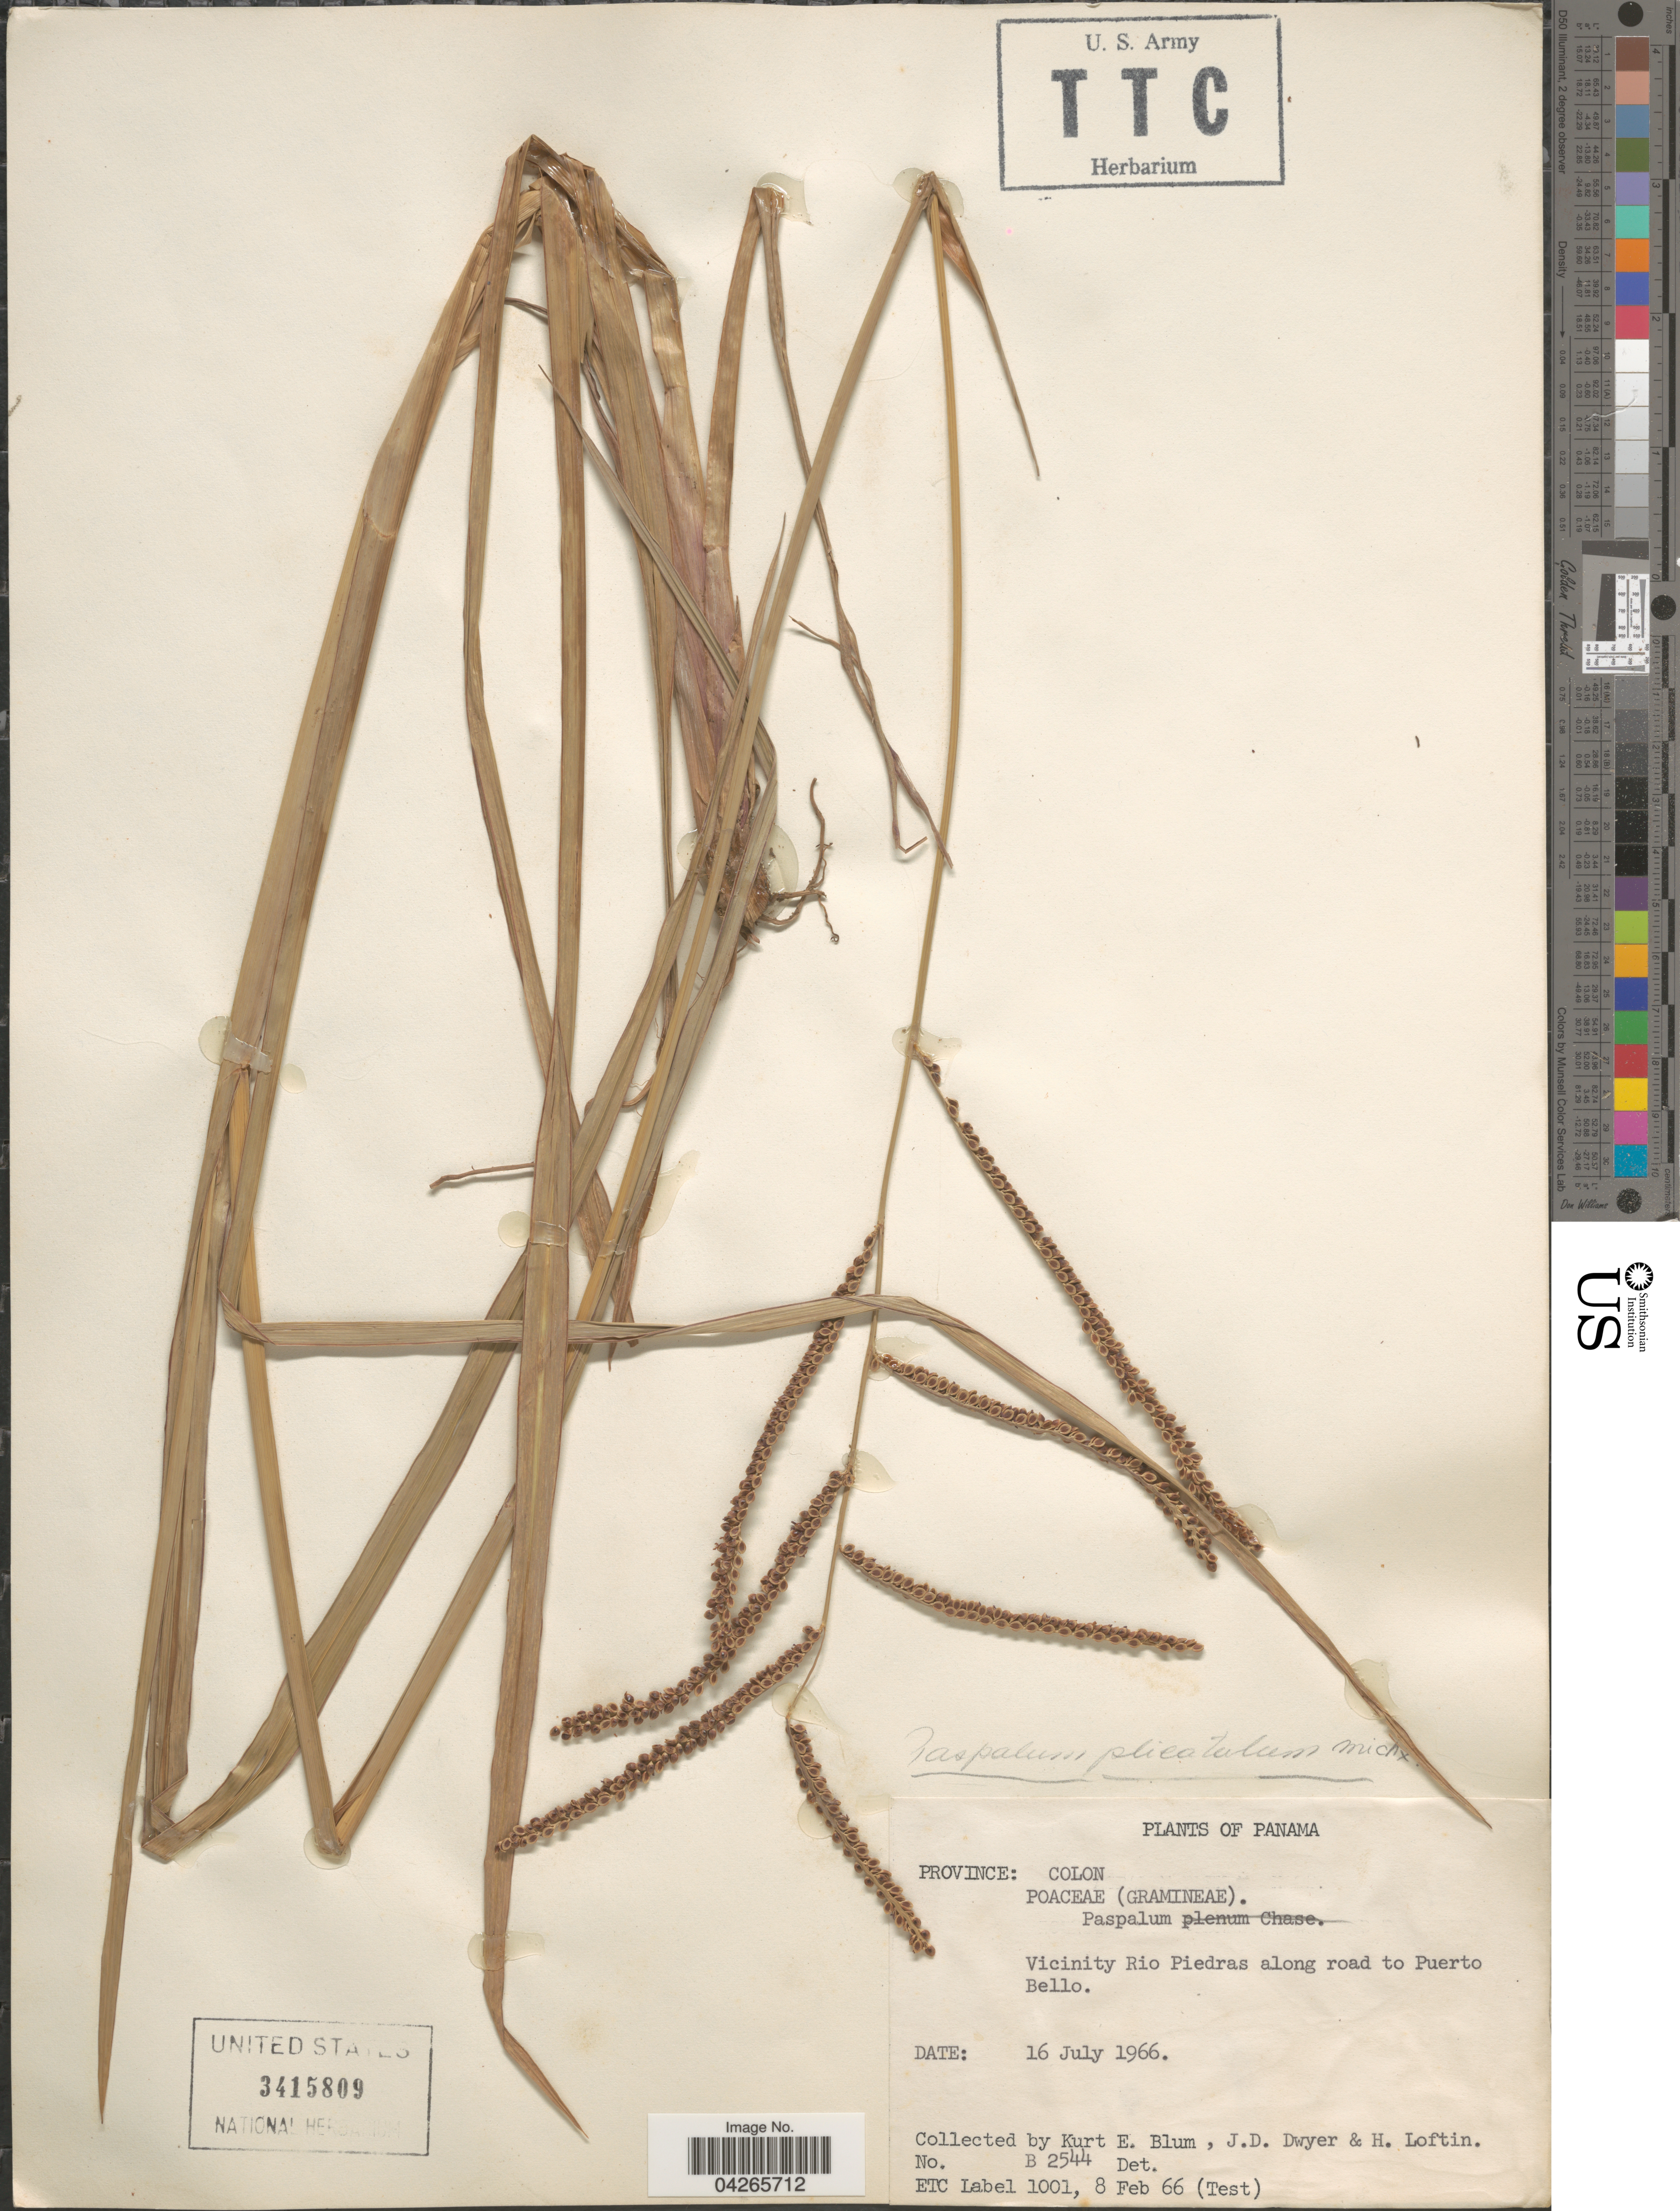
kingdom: Plantae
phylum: Tracheophyta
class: Liliopsida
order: Poales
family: Poaceae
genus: Paspalum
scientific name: Paspalum plicatulum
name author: Michx.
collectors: K. E. Blum, J. D. Dwyer & H. Loftin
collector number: B 2544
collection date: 1966-07-16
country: Panama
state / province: Colón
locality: Vicinity of Rio Piedras along road to Puerto Bello.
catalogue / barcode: US 3415809